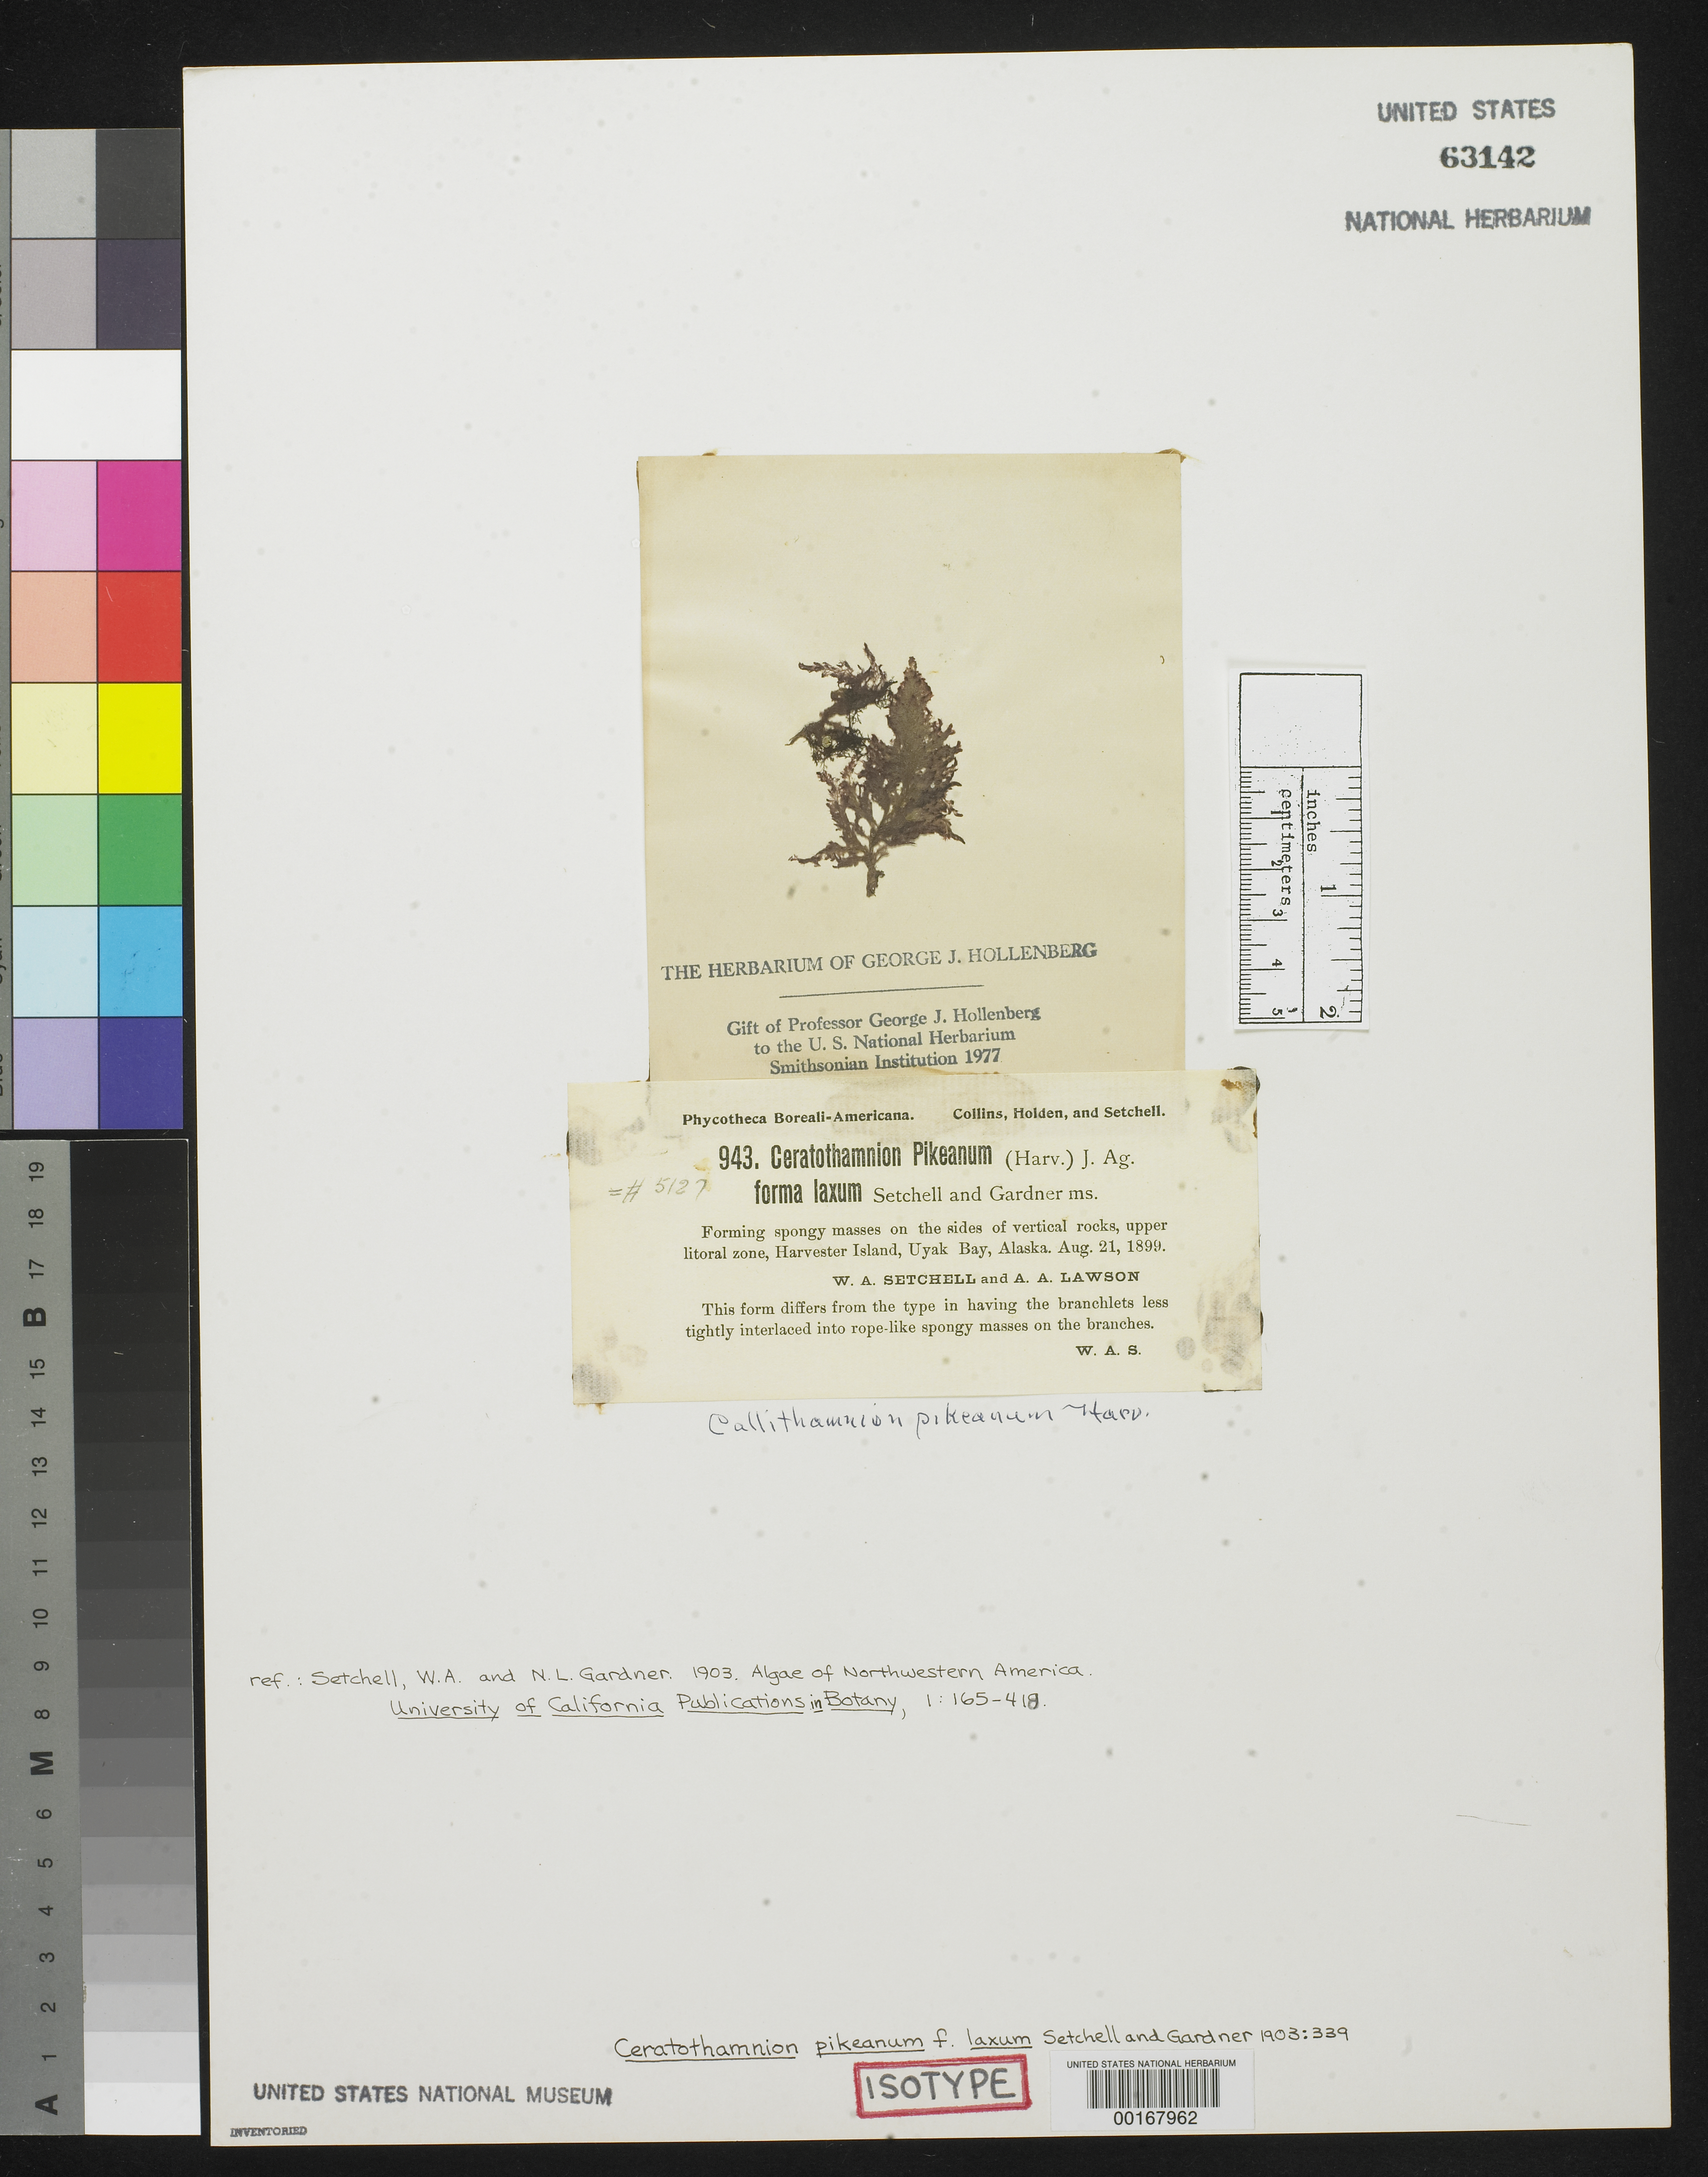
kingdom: Plantae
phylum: Rhodophyta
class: Florideophyceae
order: Ceramiales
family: Callithamniaceae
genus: Ceratothamnion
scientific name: Ceratothamnion pikeanum f. laxum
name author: Setch. & N.L. Gardner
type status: Isotype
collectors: W. Setchell & A. A. Lawson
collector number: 5127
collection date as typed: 21 Aug 1899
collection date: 1899-08-21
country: United States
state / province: Alaska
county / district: Kodiak Island Division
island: Kodiak Island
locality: Uyak Bay, Harvester Island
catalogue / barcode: US 63142